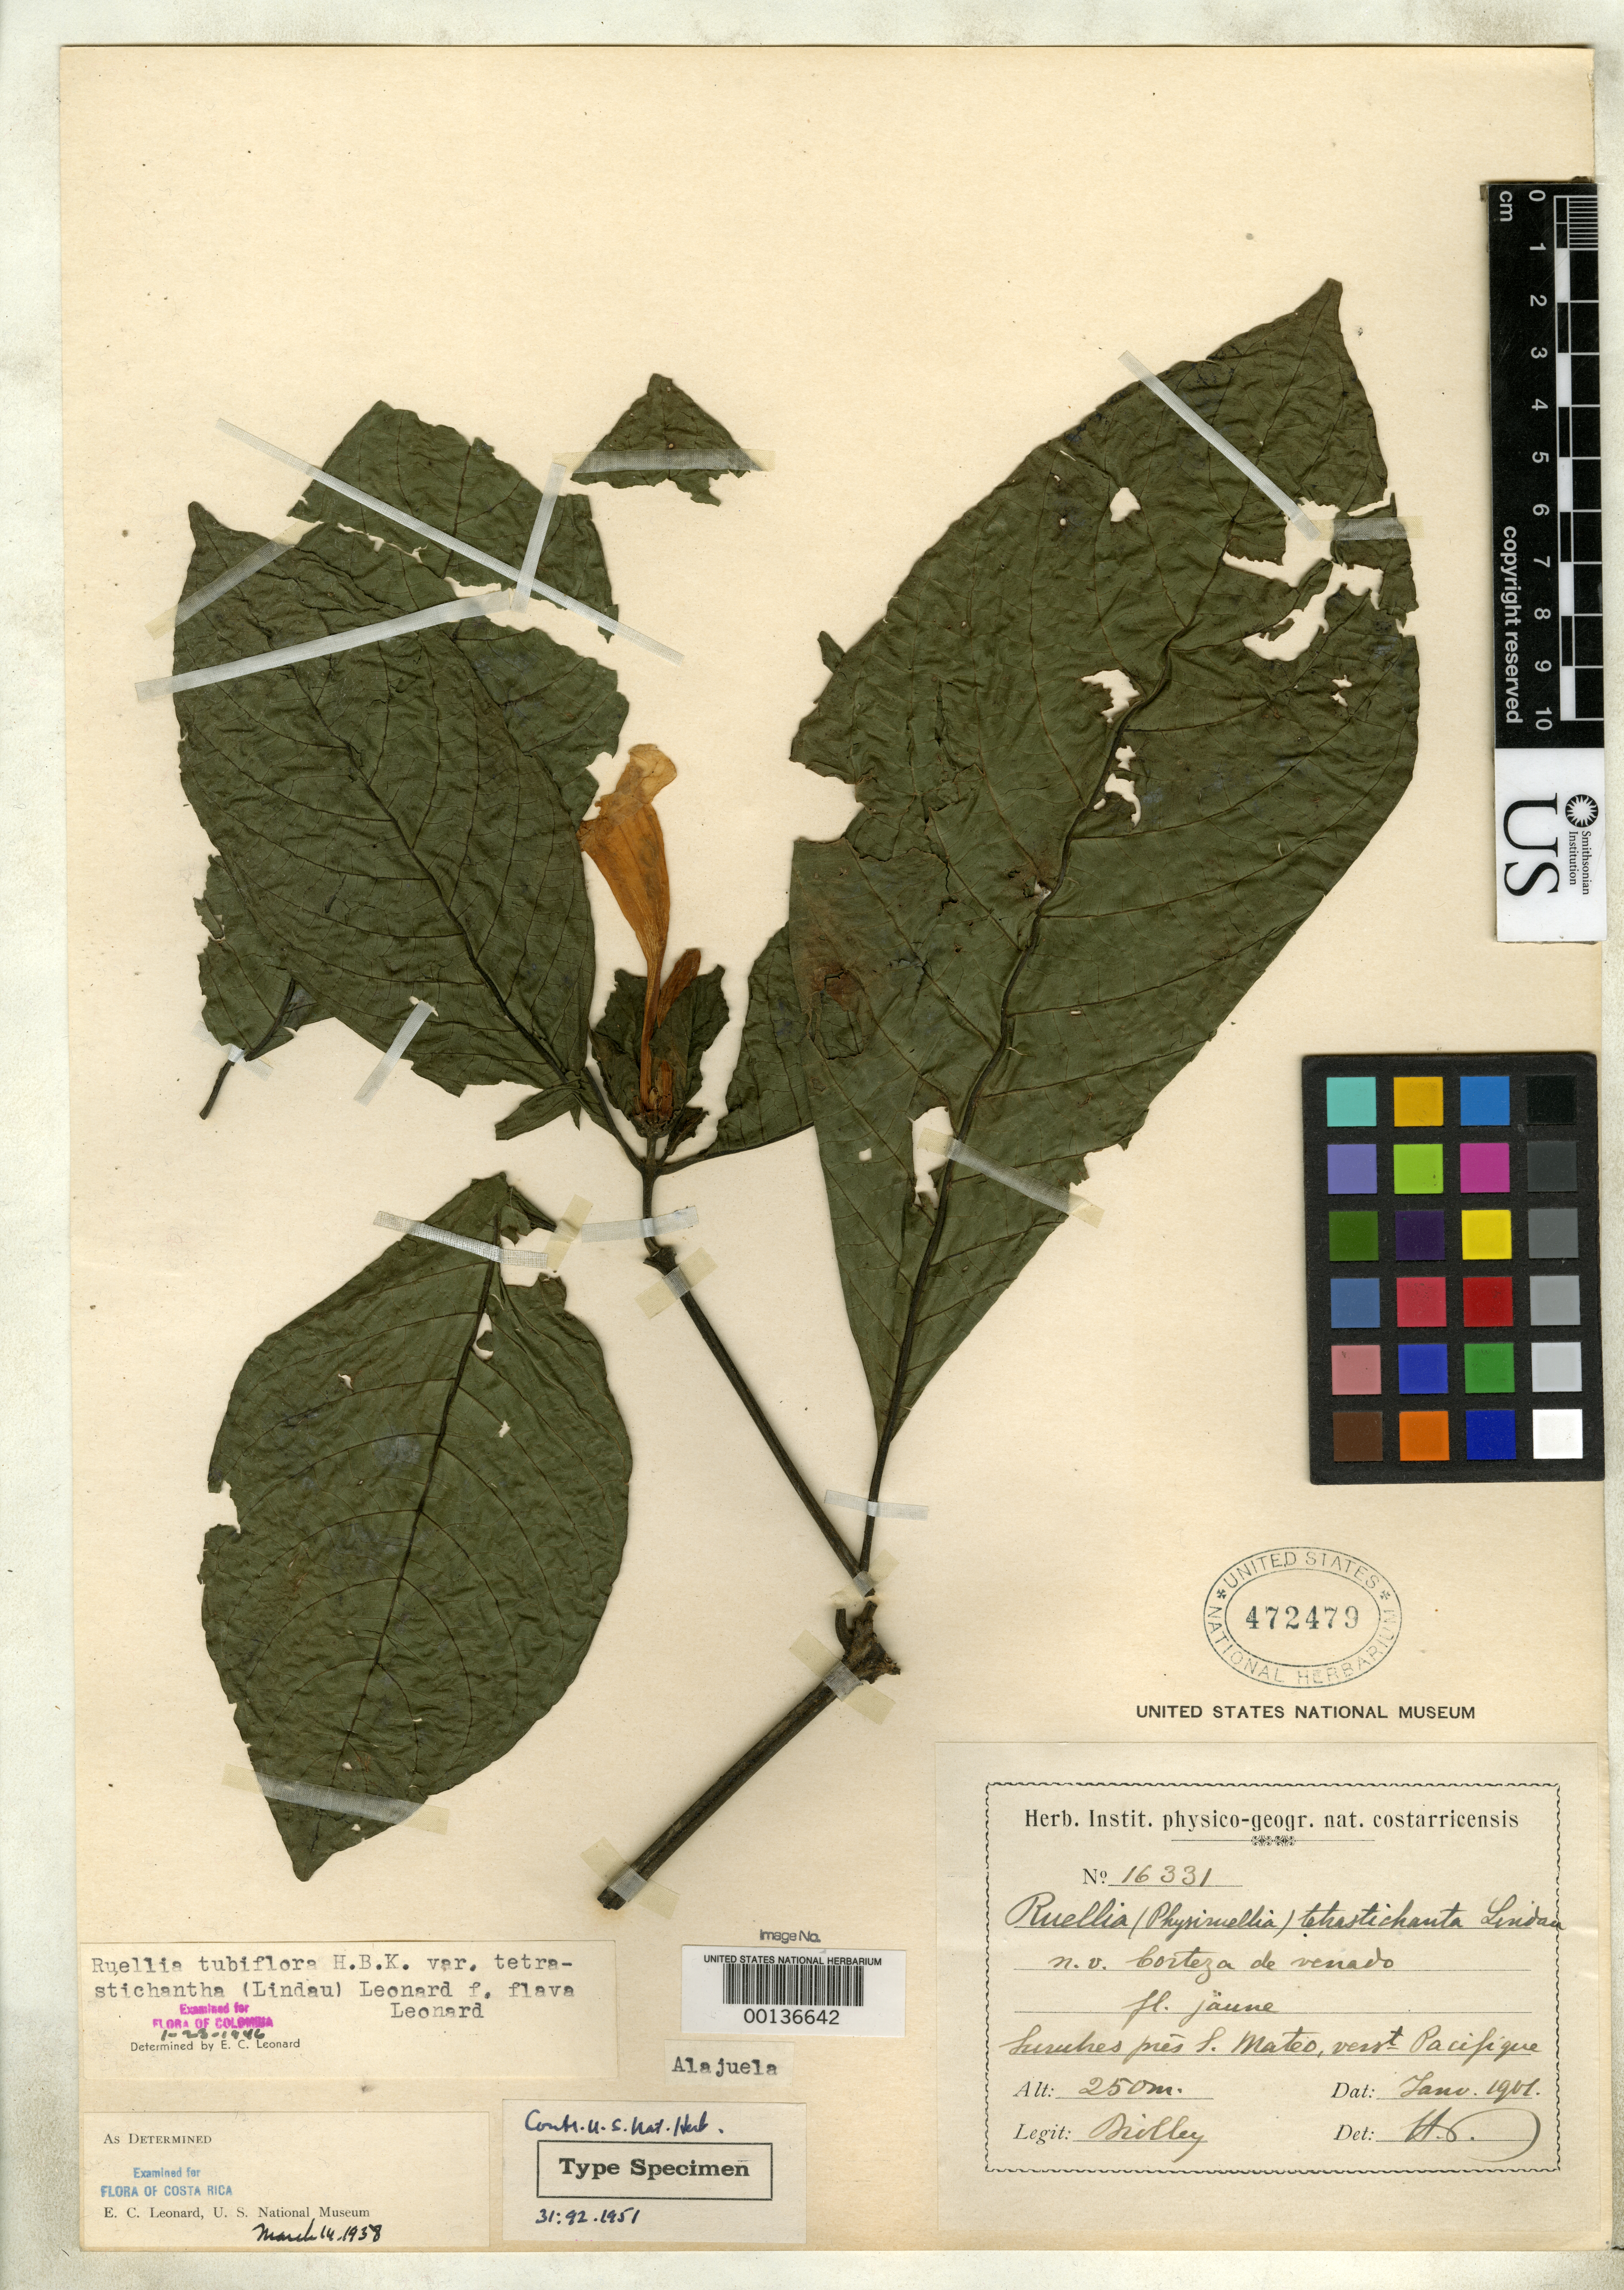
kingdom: Plantae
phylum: Tracheophyta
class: Magnoliopsida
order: Lamiales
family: Acanthaceae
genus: Ruellia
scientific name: Ruellia tubiflora f. flava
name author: Leonard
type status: Holotype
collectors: P. Biolley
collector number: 16331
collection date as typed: Jan 1901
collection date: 1901-01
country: Costa Rica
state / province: Alajuela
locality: Surubres near San Mateo, Pacific watershed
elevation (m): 250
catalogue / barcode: US 472479